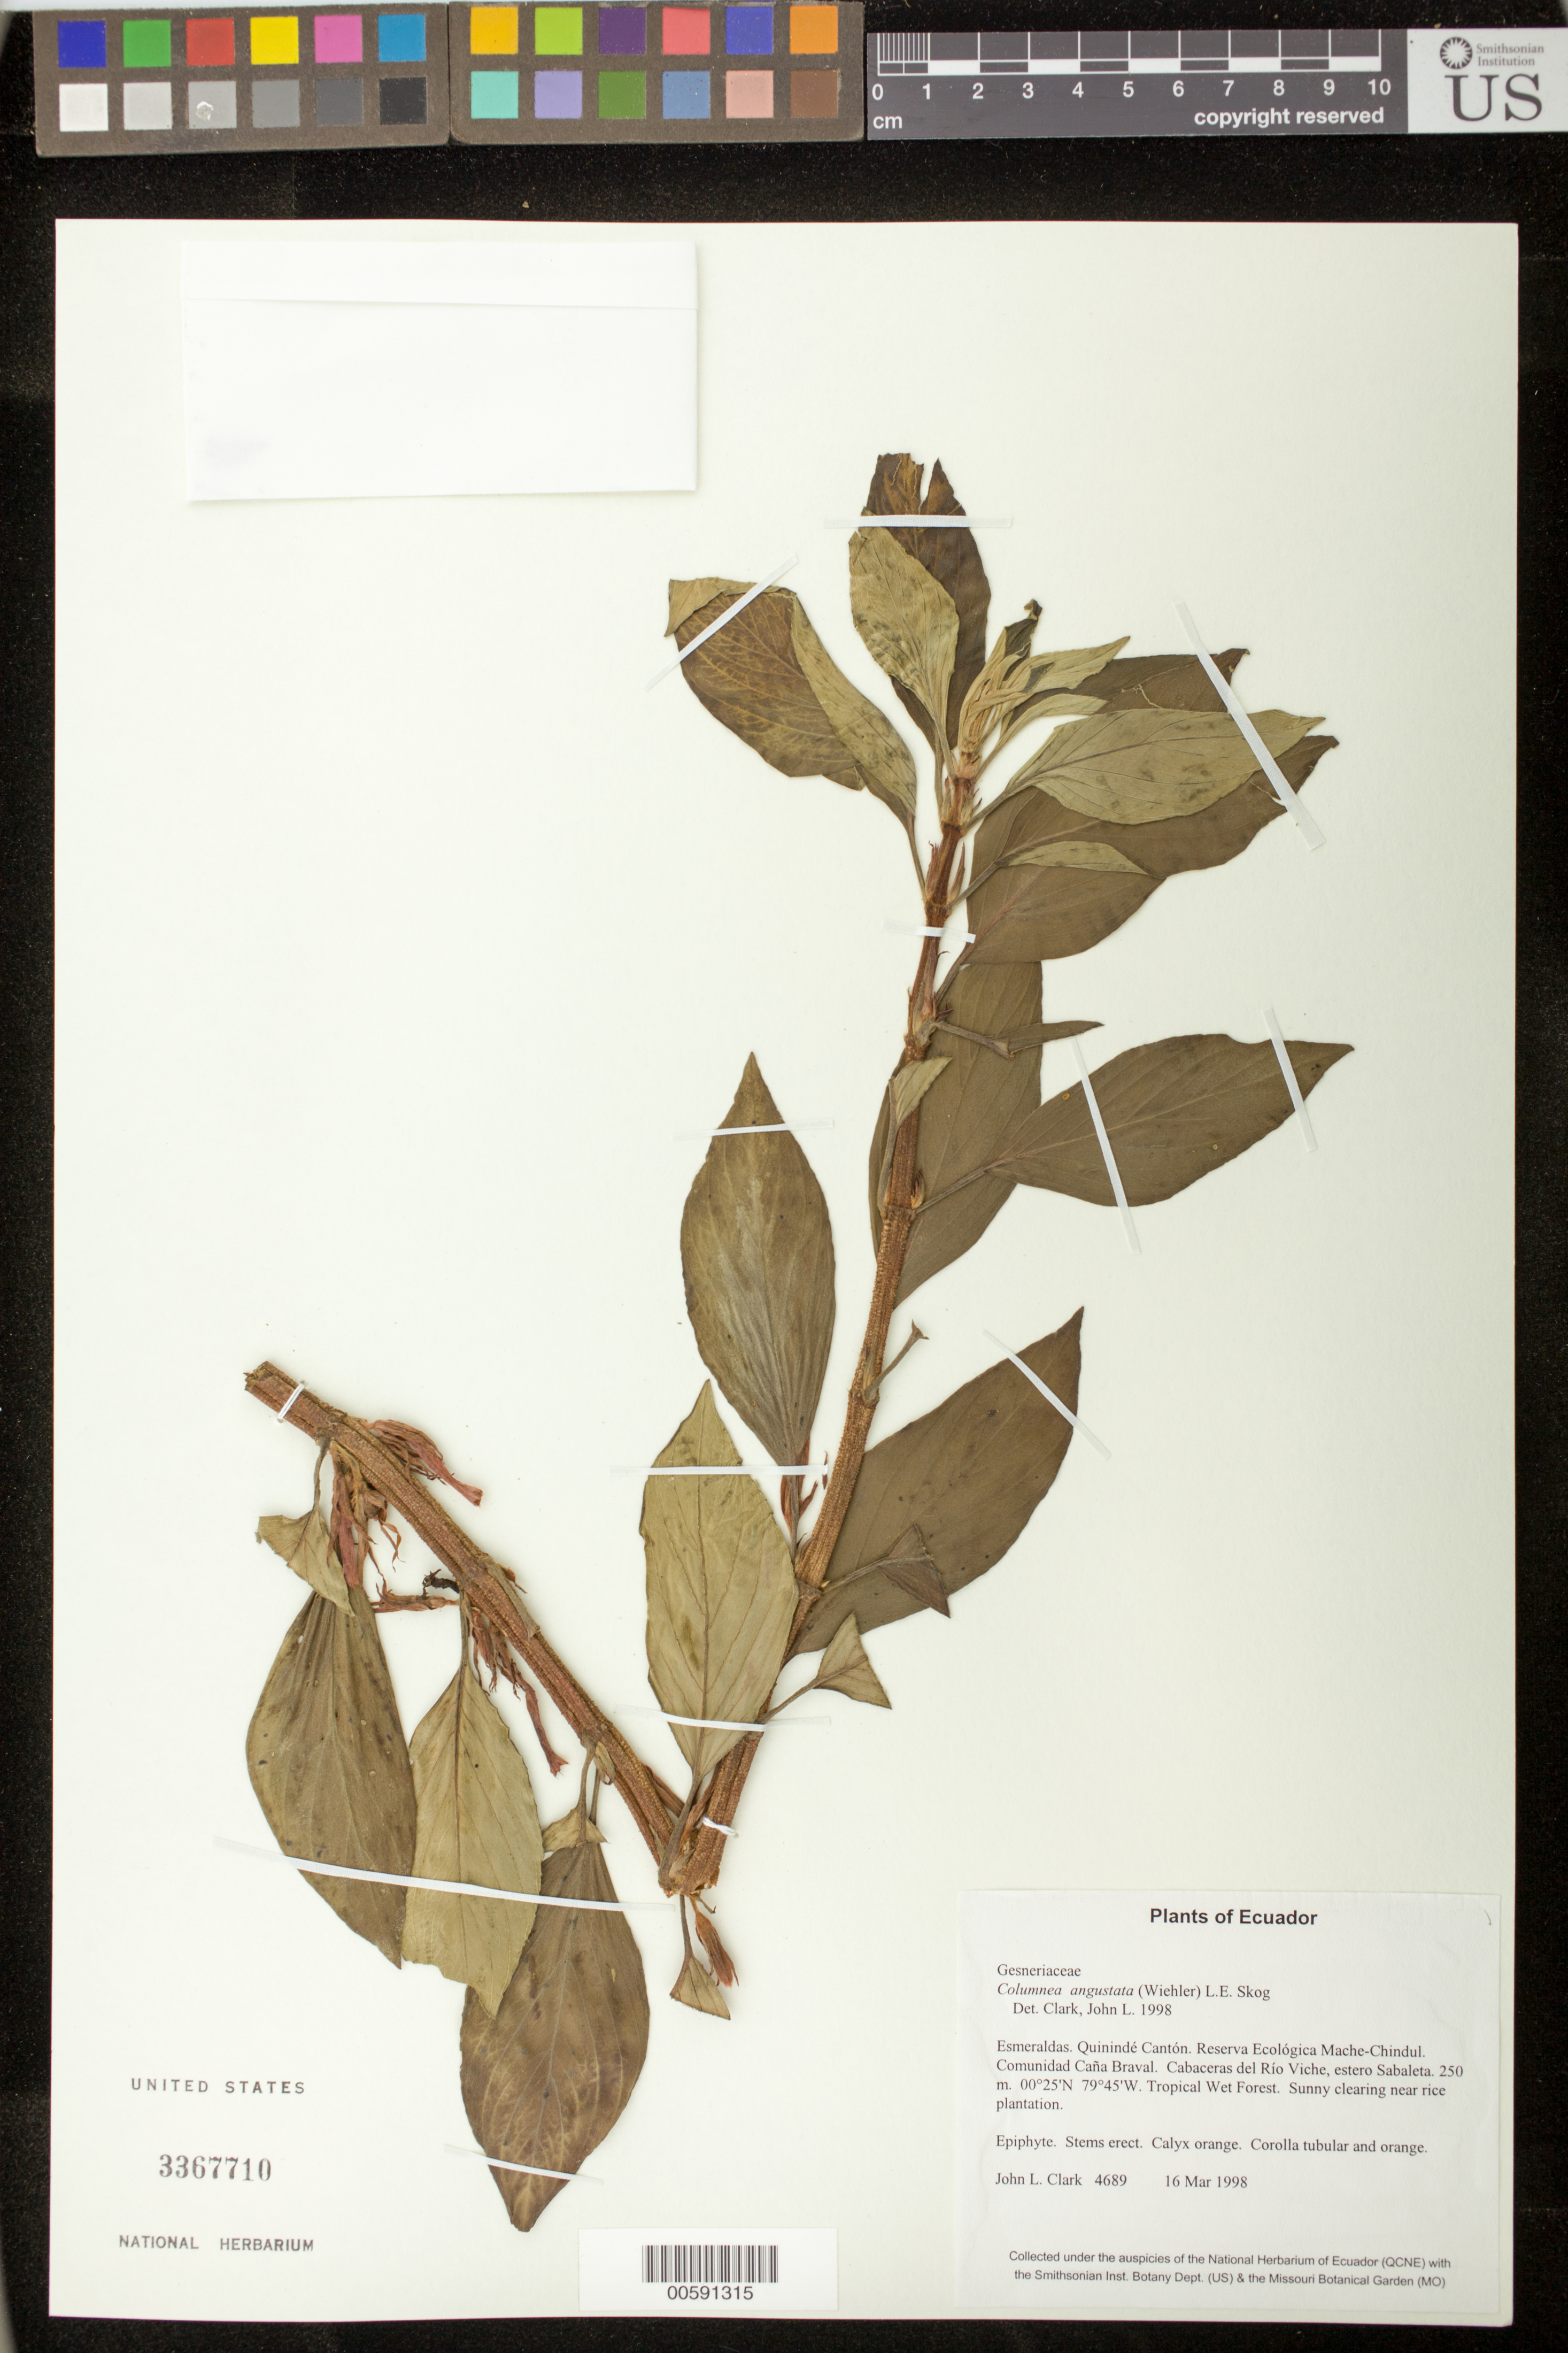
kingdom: Plantae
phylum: Tracheophyta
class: Magnoliopsida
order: Lamiales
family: Gesneriaceae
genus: Columnea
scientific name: Columnea angustata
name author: (Wiehler) L.E. Skog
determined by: Clark, J. L., (SEL), The Marie Selby Botanical Garden (UNITED STATES)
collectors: J. L. Clark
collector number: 4689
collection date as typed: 16 Mar 1998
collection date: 1998-03-16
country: Ecuador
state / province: Esmeraldas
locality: Quinindé Cantón. Reserva Ecológica Mache-Chindul. Comunidad Caña Braval. Cabaceras del Río Viche, estero Sabaleta.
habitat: Tropical Wet Forest. Sunny clearing near rice plantation.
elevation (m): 250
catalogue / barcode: US 3367710